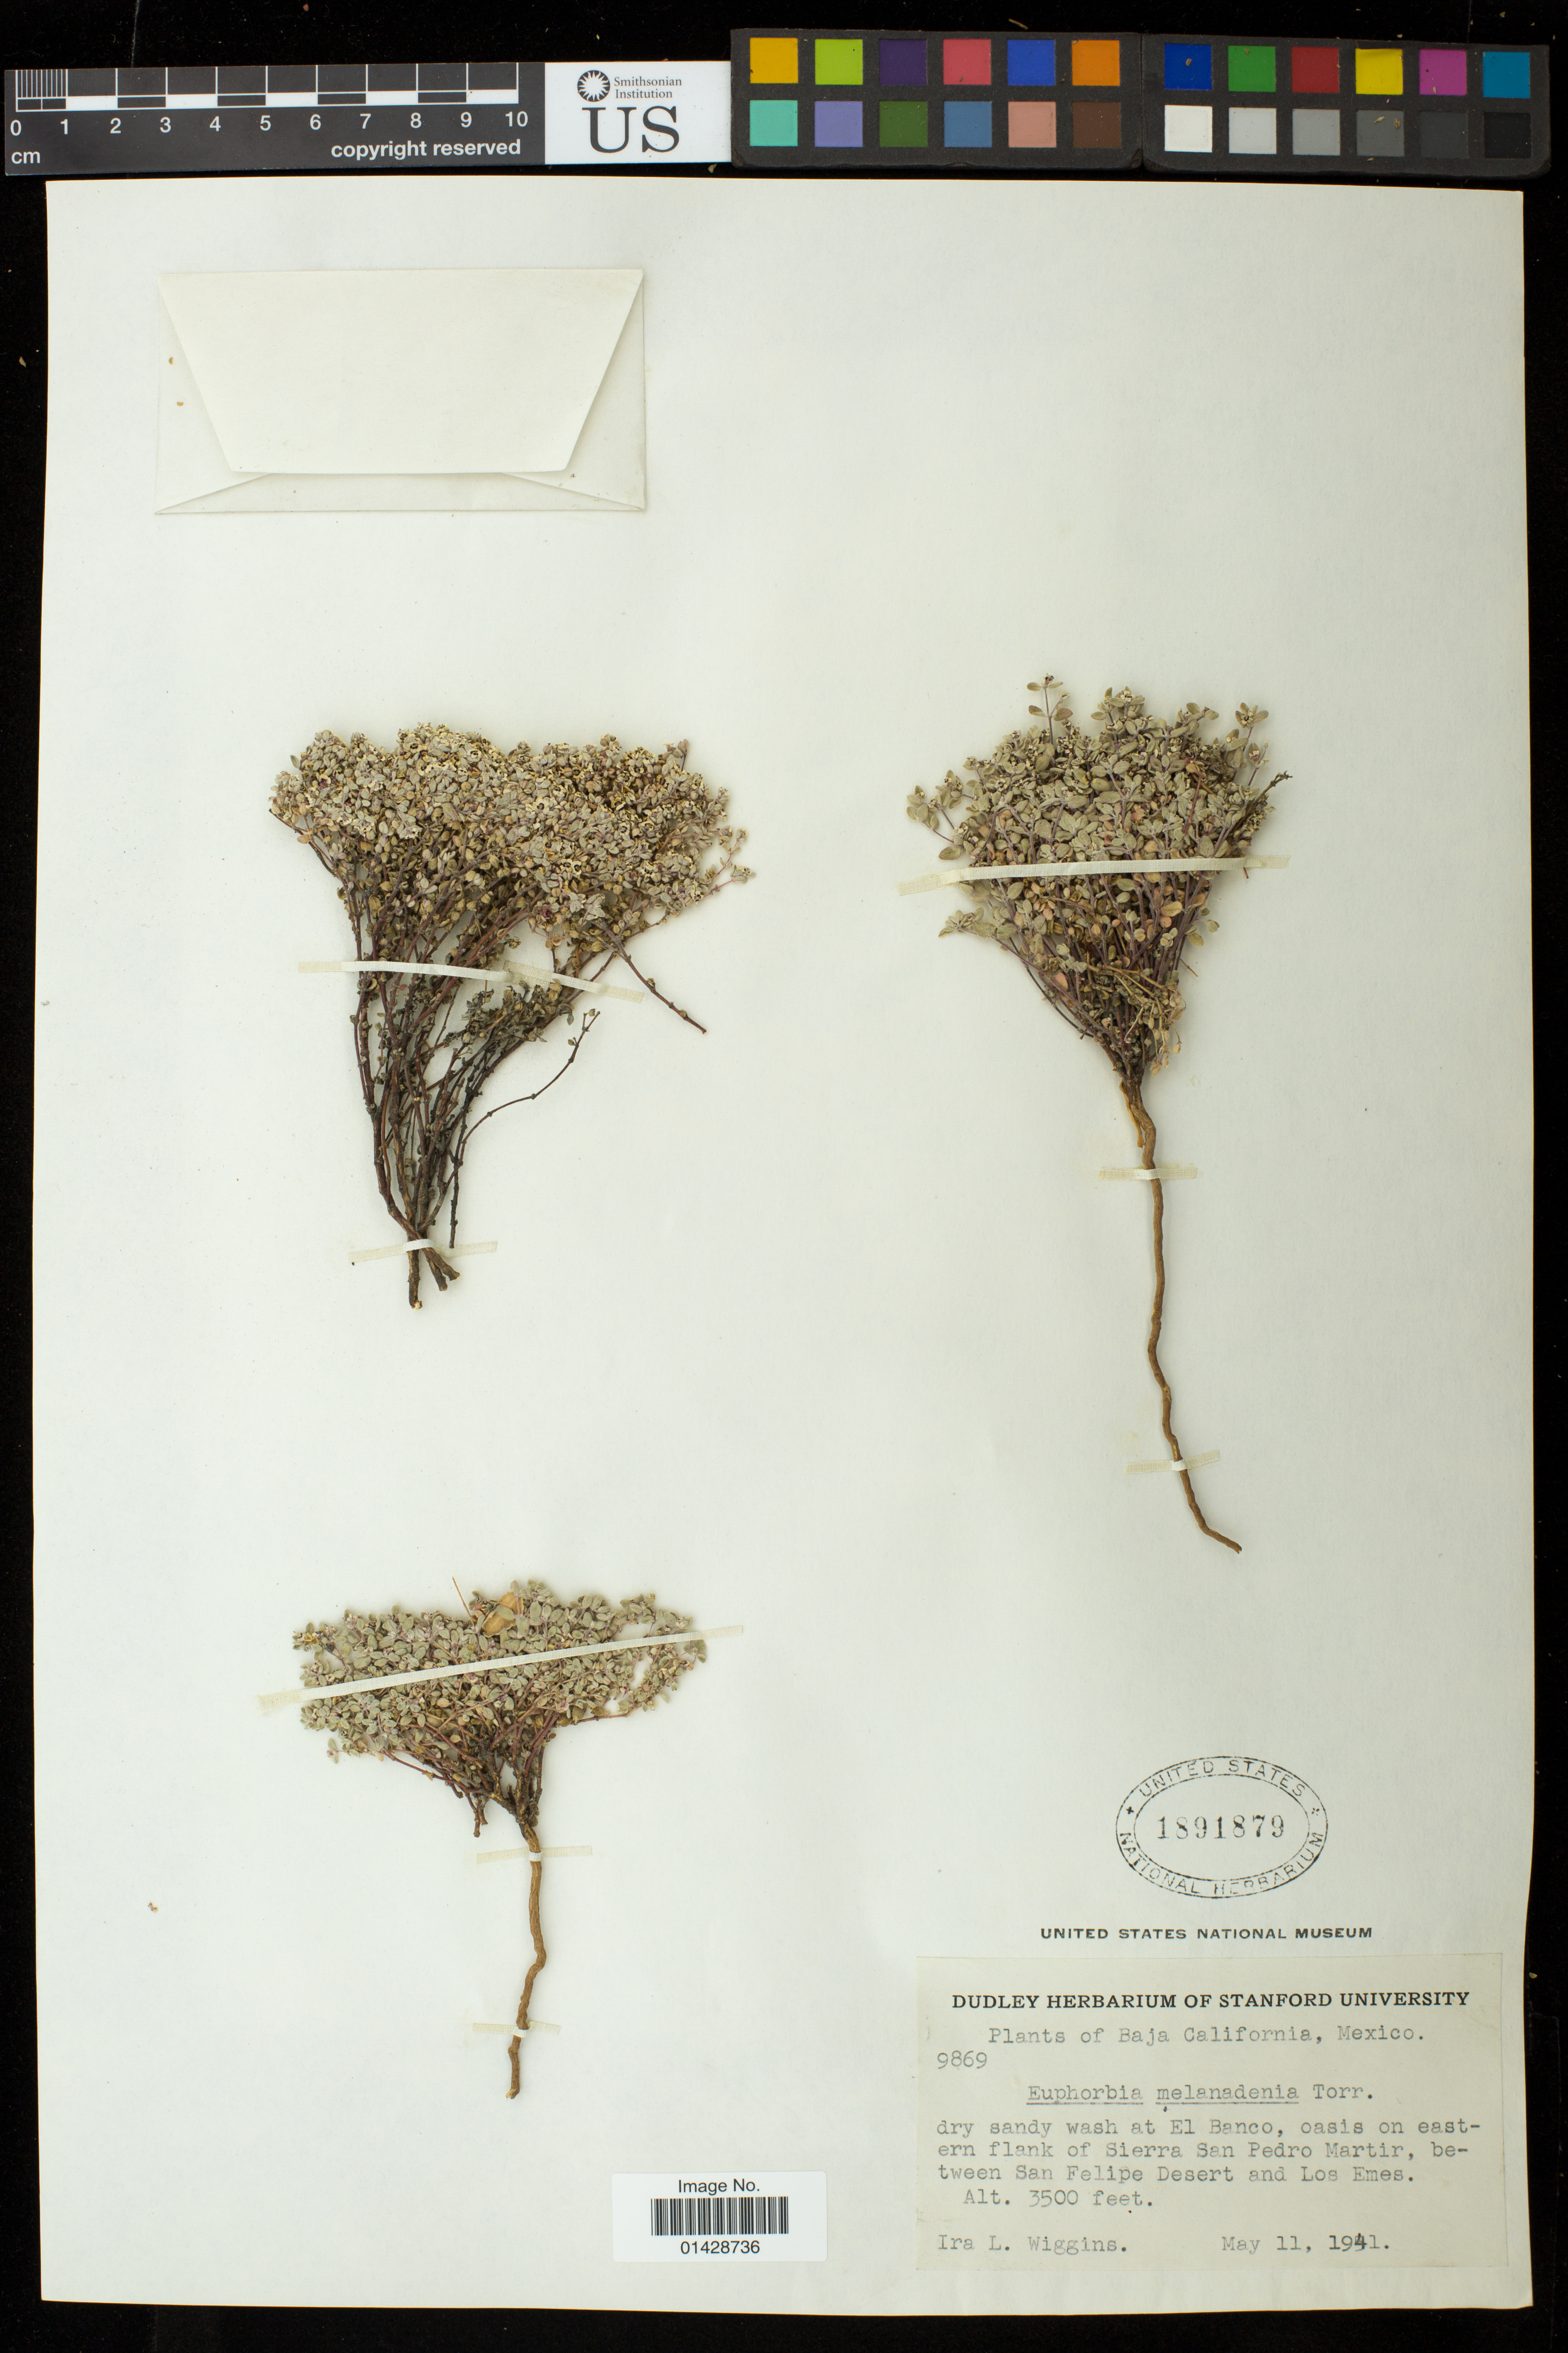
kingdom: Plantae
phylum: Tracheophyta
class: Magnoliopsida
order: Malpighiales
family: Euphorbiaceae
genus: Euphorbia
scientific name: Euphorbia melanadenia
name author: Torr.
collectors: I. L. Wiggins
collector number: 9869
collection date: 1941-05-11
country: Mexico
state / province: Baja California Norte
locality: Dry sandy wash at El Banco, oasis on eastern flank of Sierra San Pedro Martir, between San Felipe Desert and Los Emes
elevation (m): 1067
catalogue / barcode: US 1891879